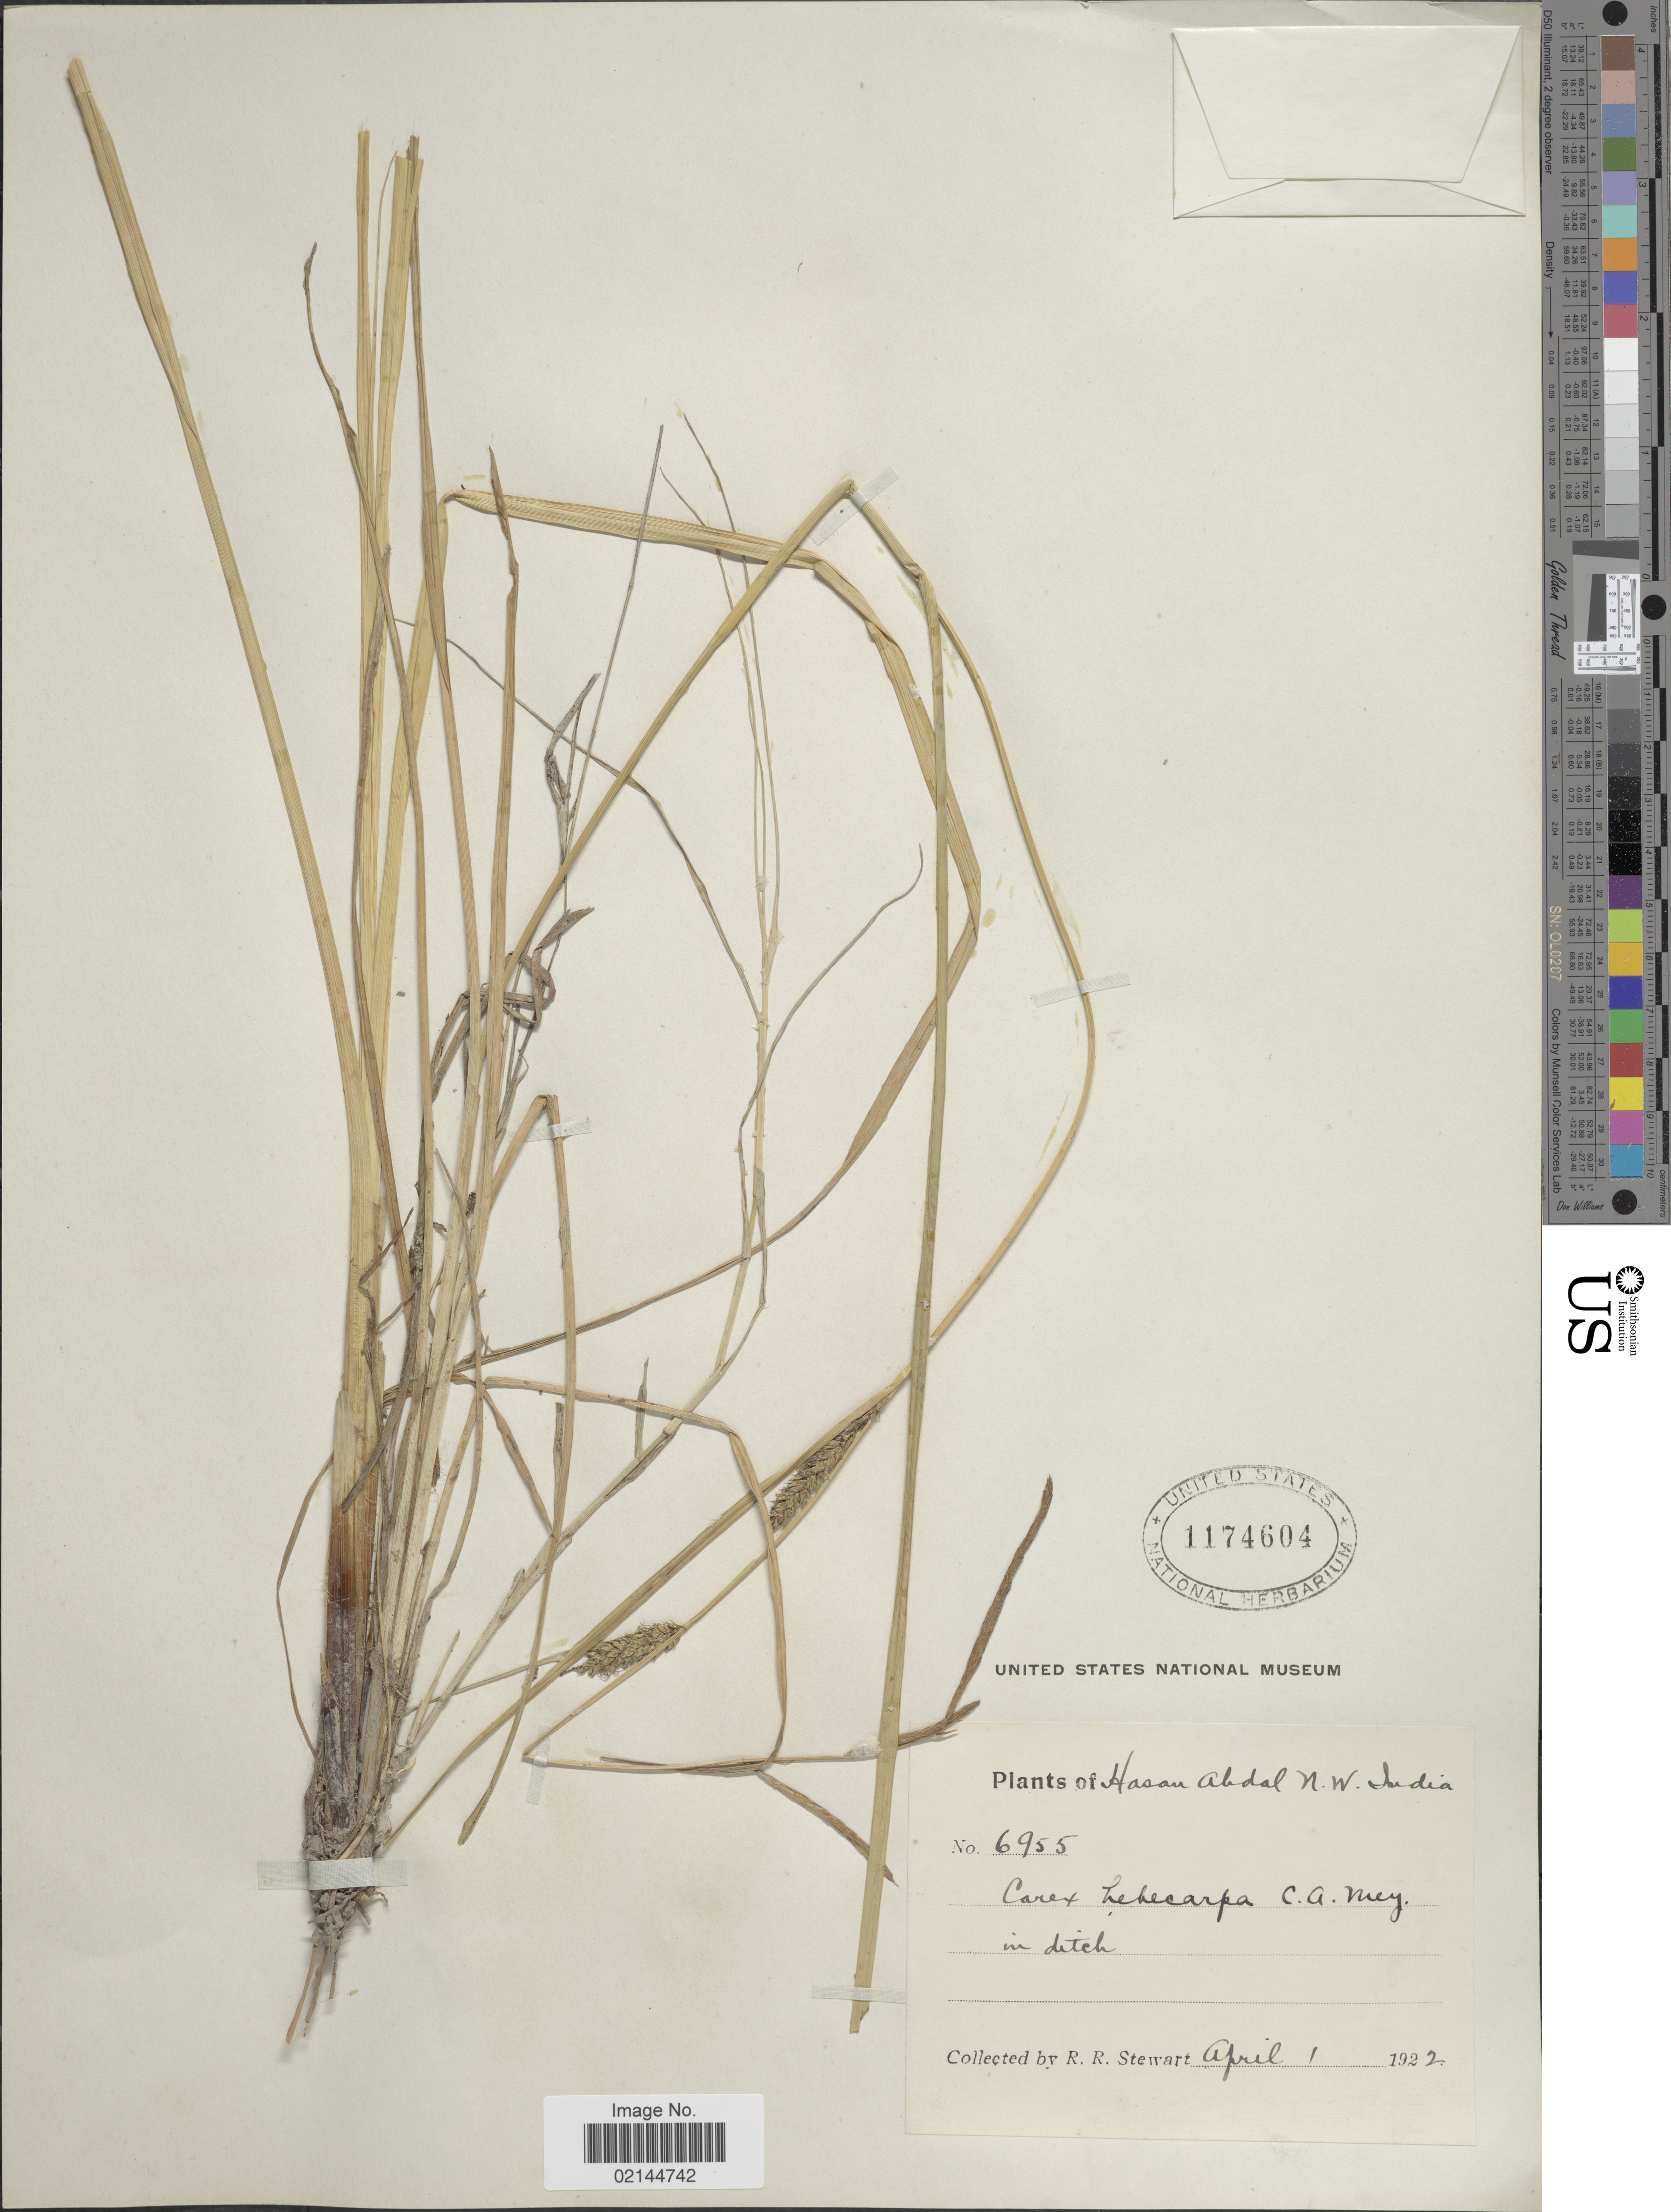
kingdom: Plantae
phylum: Tracheophyta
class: Liliopsida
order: Poales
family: Cyperaceae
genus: Carex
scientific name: Carex hebecarpa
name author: C.A. Mey.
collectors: R. R. Stewart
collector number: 6955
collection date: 1922-04-01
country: India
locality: Hasan Abdal N. W. India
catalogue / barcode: US 1174604